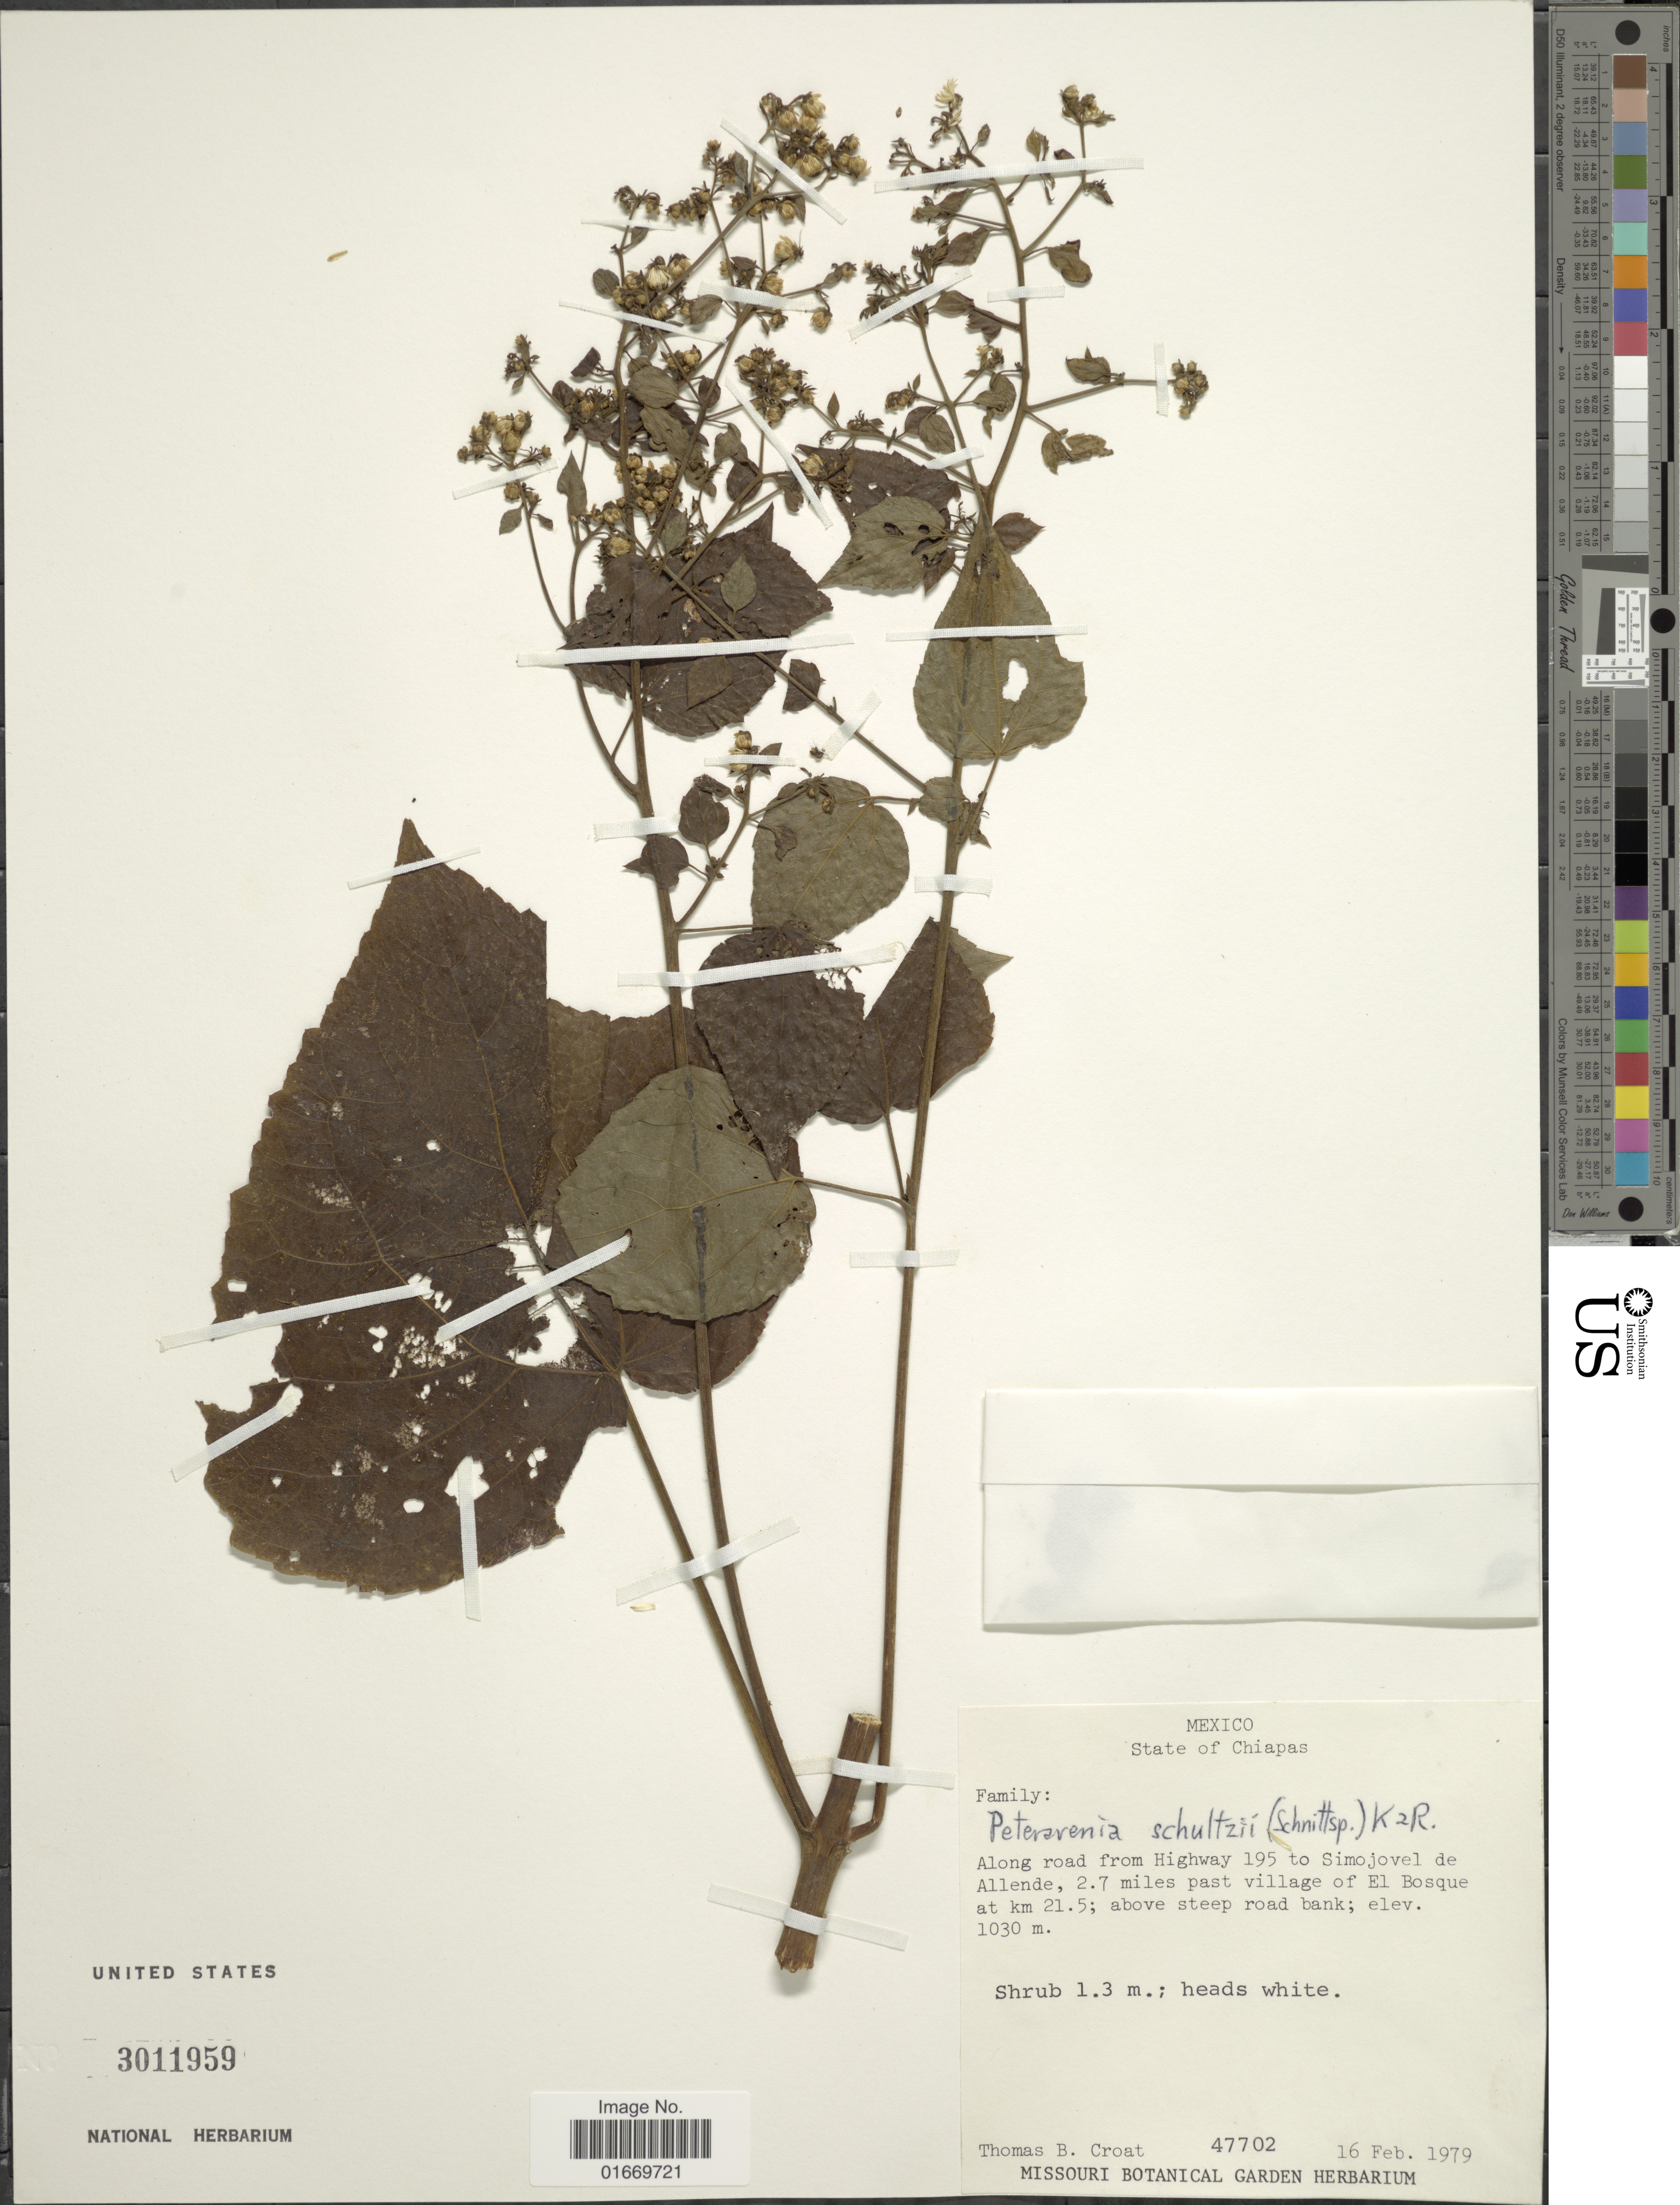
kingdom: Plantae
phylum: Tracheophyta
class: Magnoliopsida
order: Asterales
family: Asteraceae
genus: Peteravenia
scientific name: Peteravenia schultzii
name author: (Schnittsp.) R.M. King & H. Rob.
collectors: T. B. Croat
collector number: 47702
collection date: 1979-02-16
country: Mexico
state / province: Chiapas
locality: Mexico.State of Chiapas. Along road from highway 195 to Simojovel de Allende, 2.7 miles past village of El Bosque at km 21.5; above steep road bank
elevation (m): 1030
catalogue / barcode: US 3011959